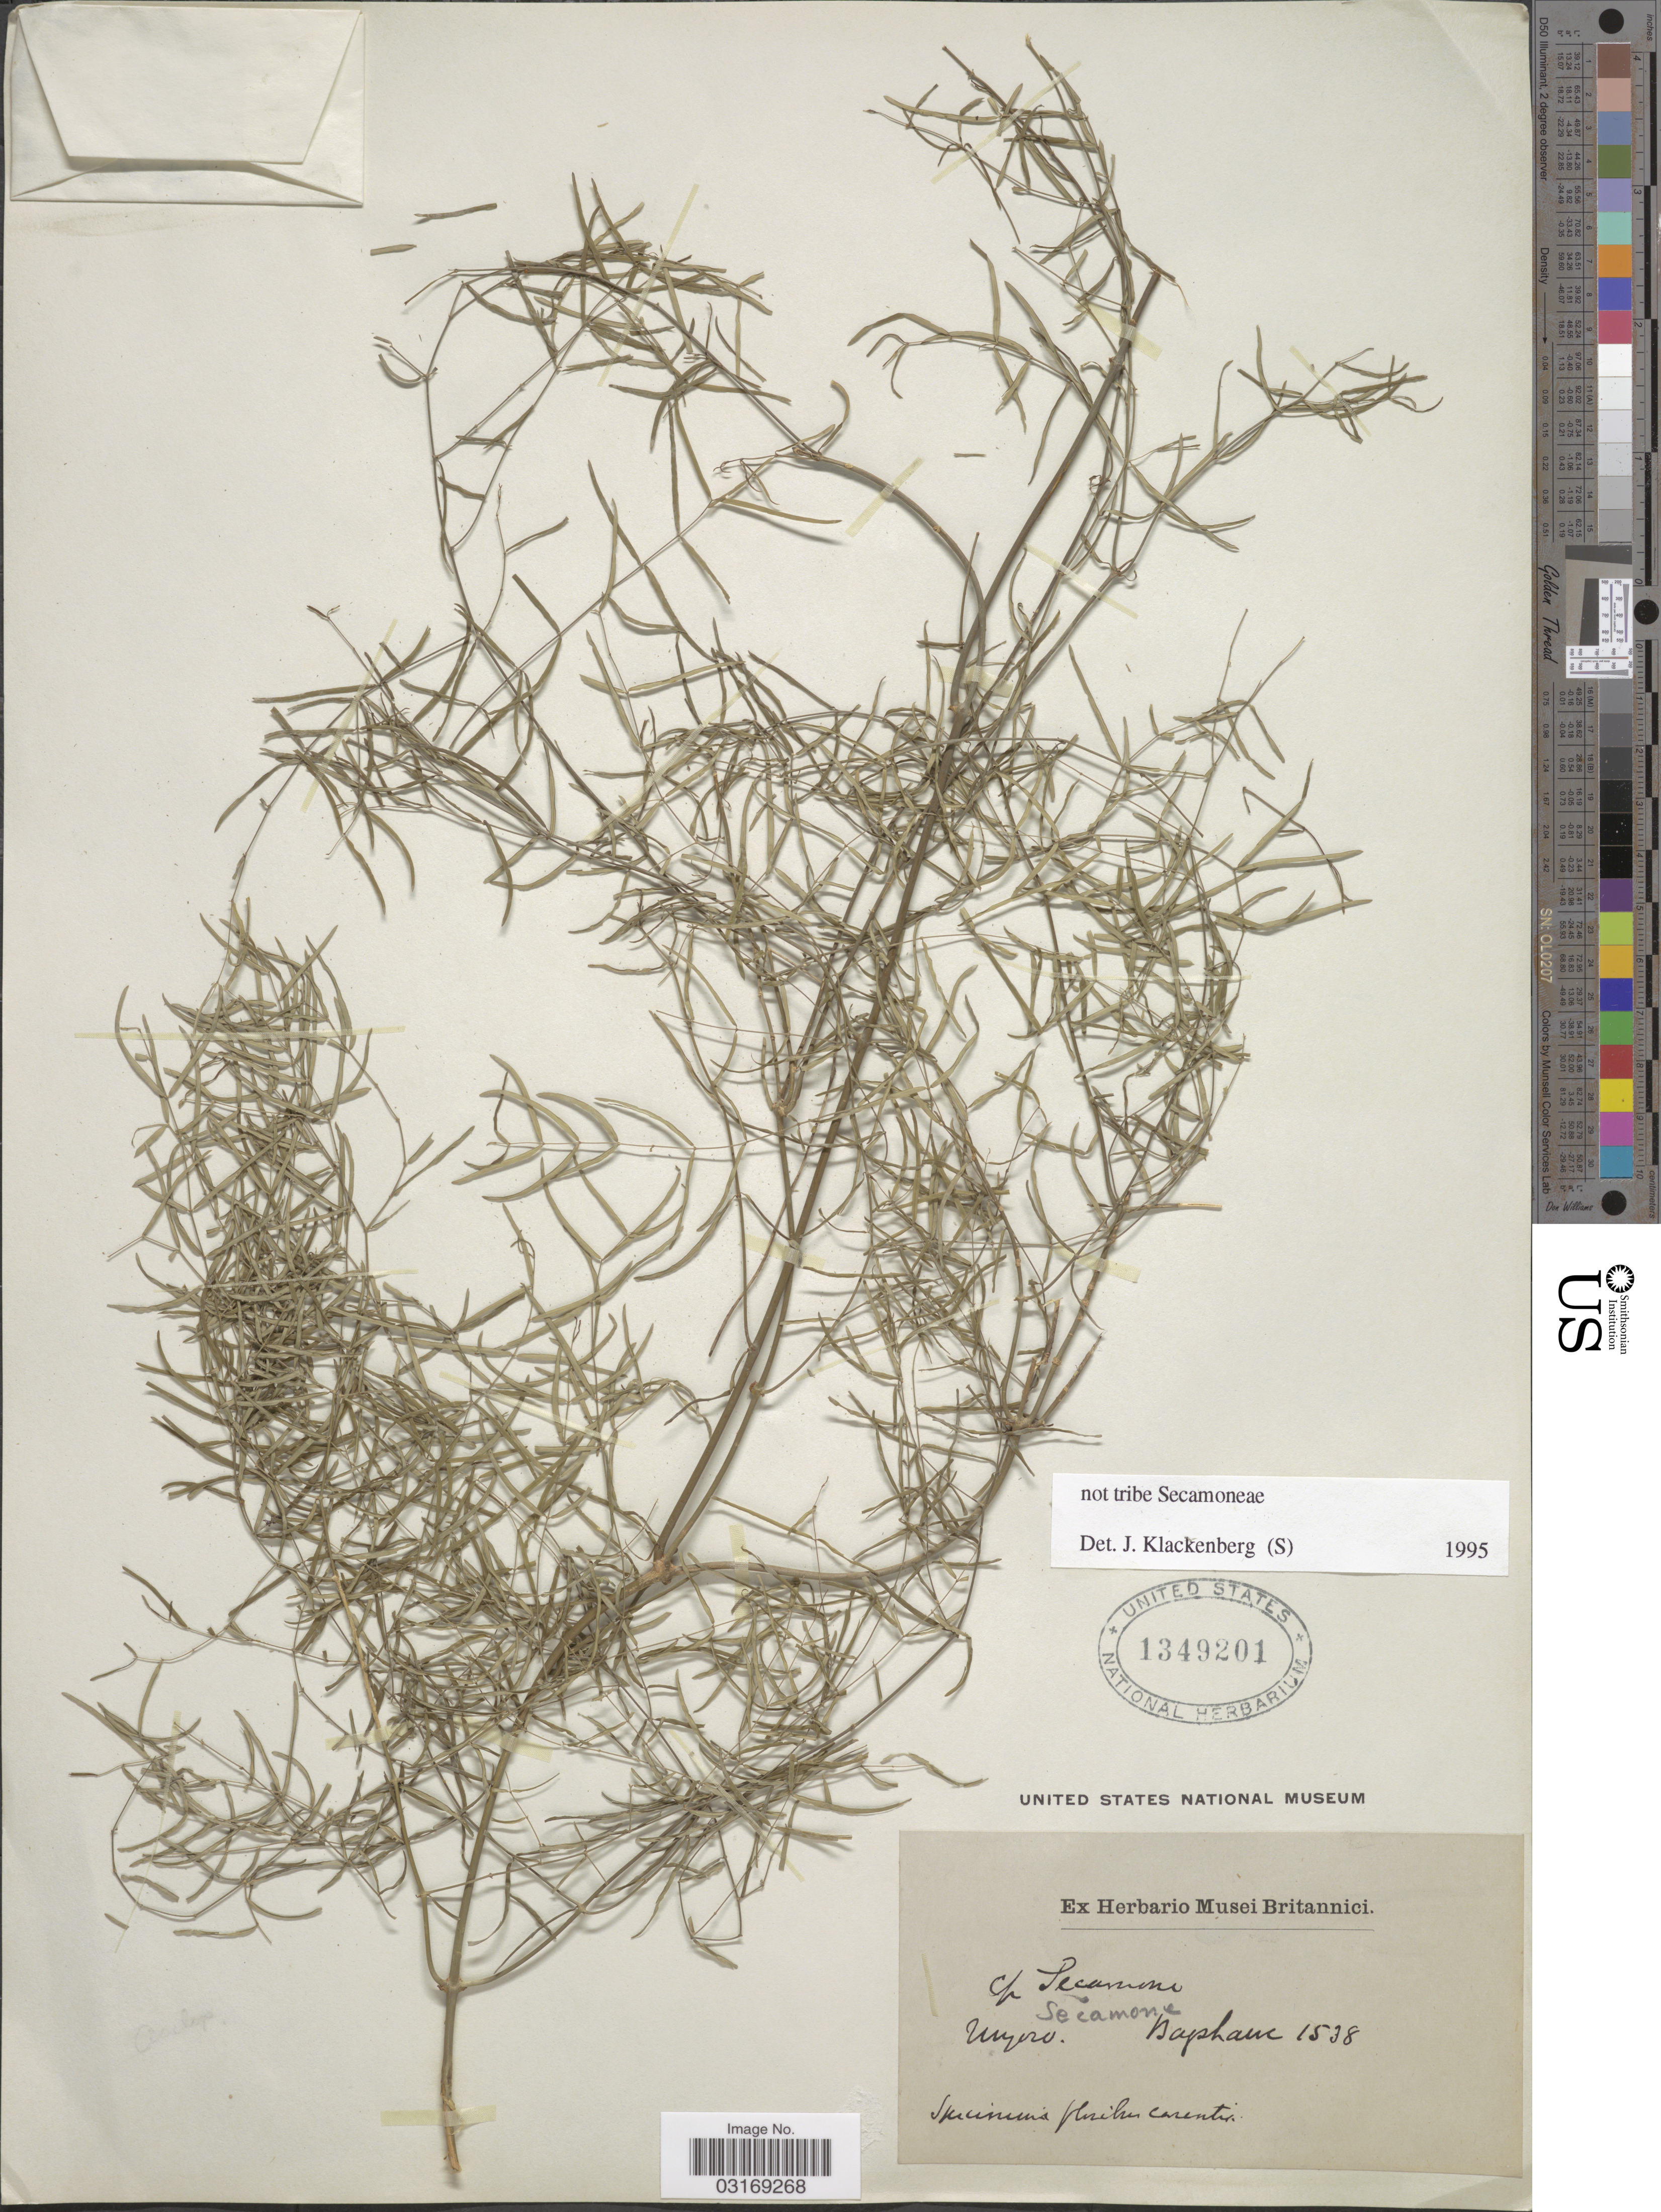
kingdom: Plantae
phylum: Tracheophyta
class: Magnoliopsida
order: Gentianales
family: Apocynaceae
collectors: Bagshawe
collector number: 1538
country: Uganda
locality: Unyoro.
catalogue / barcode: US 1349201